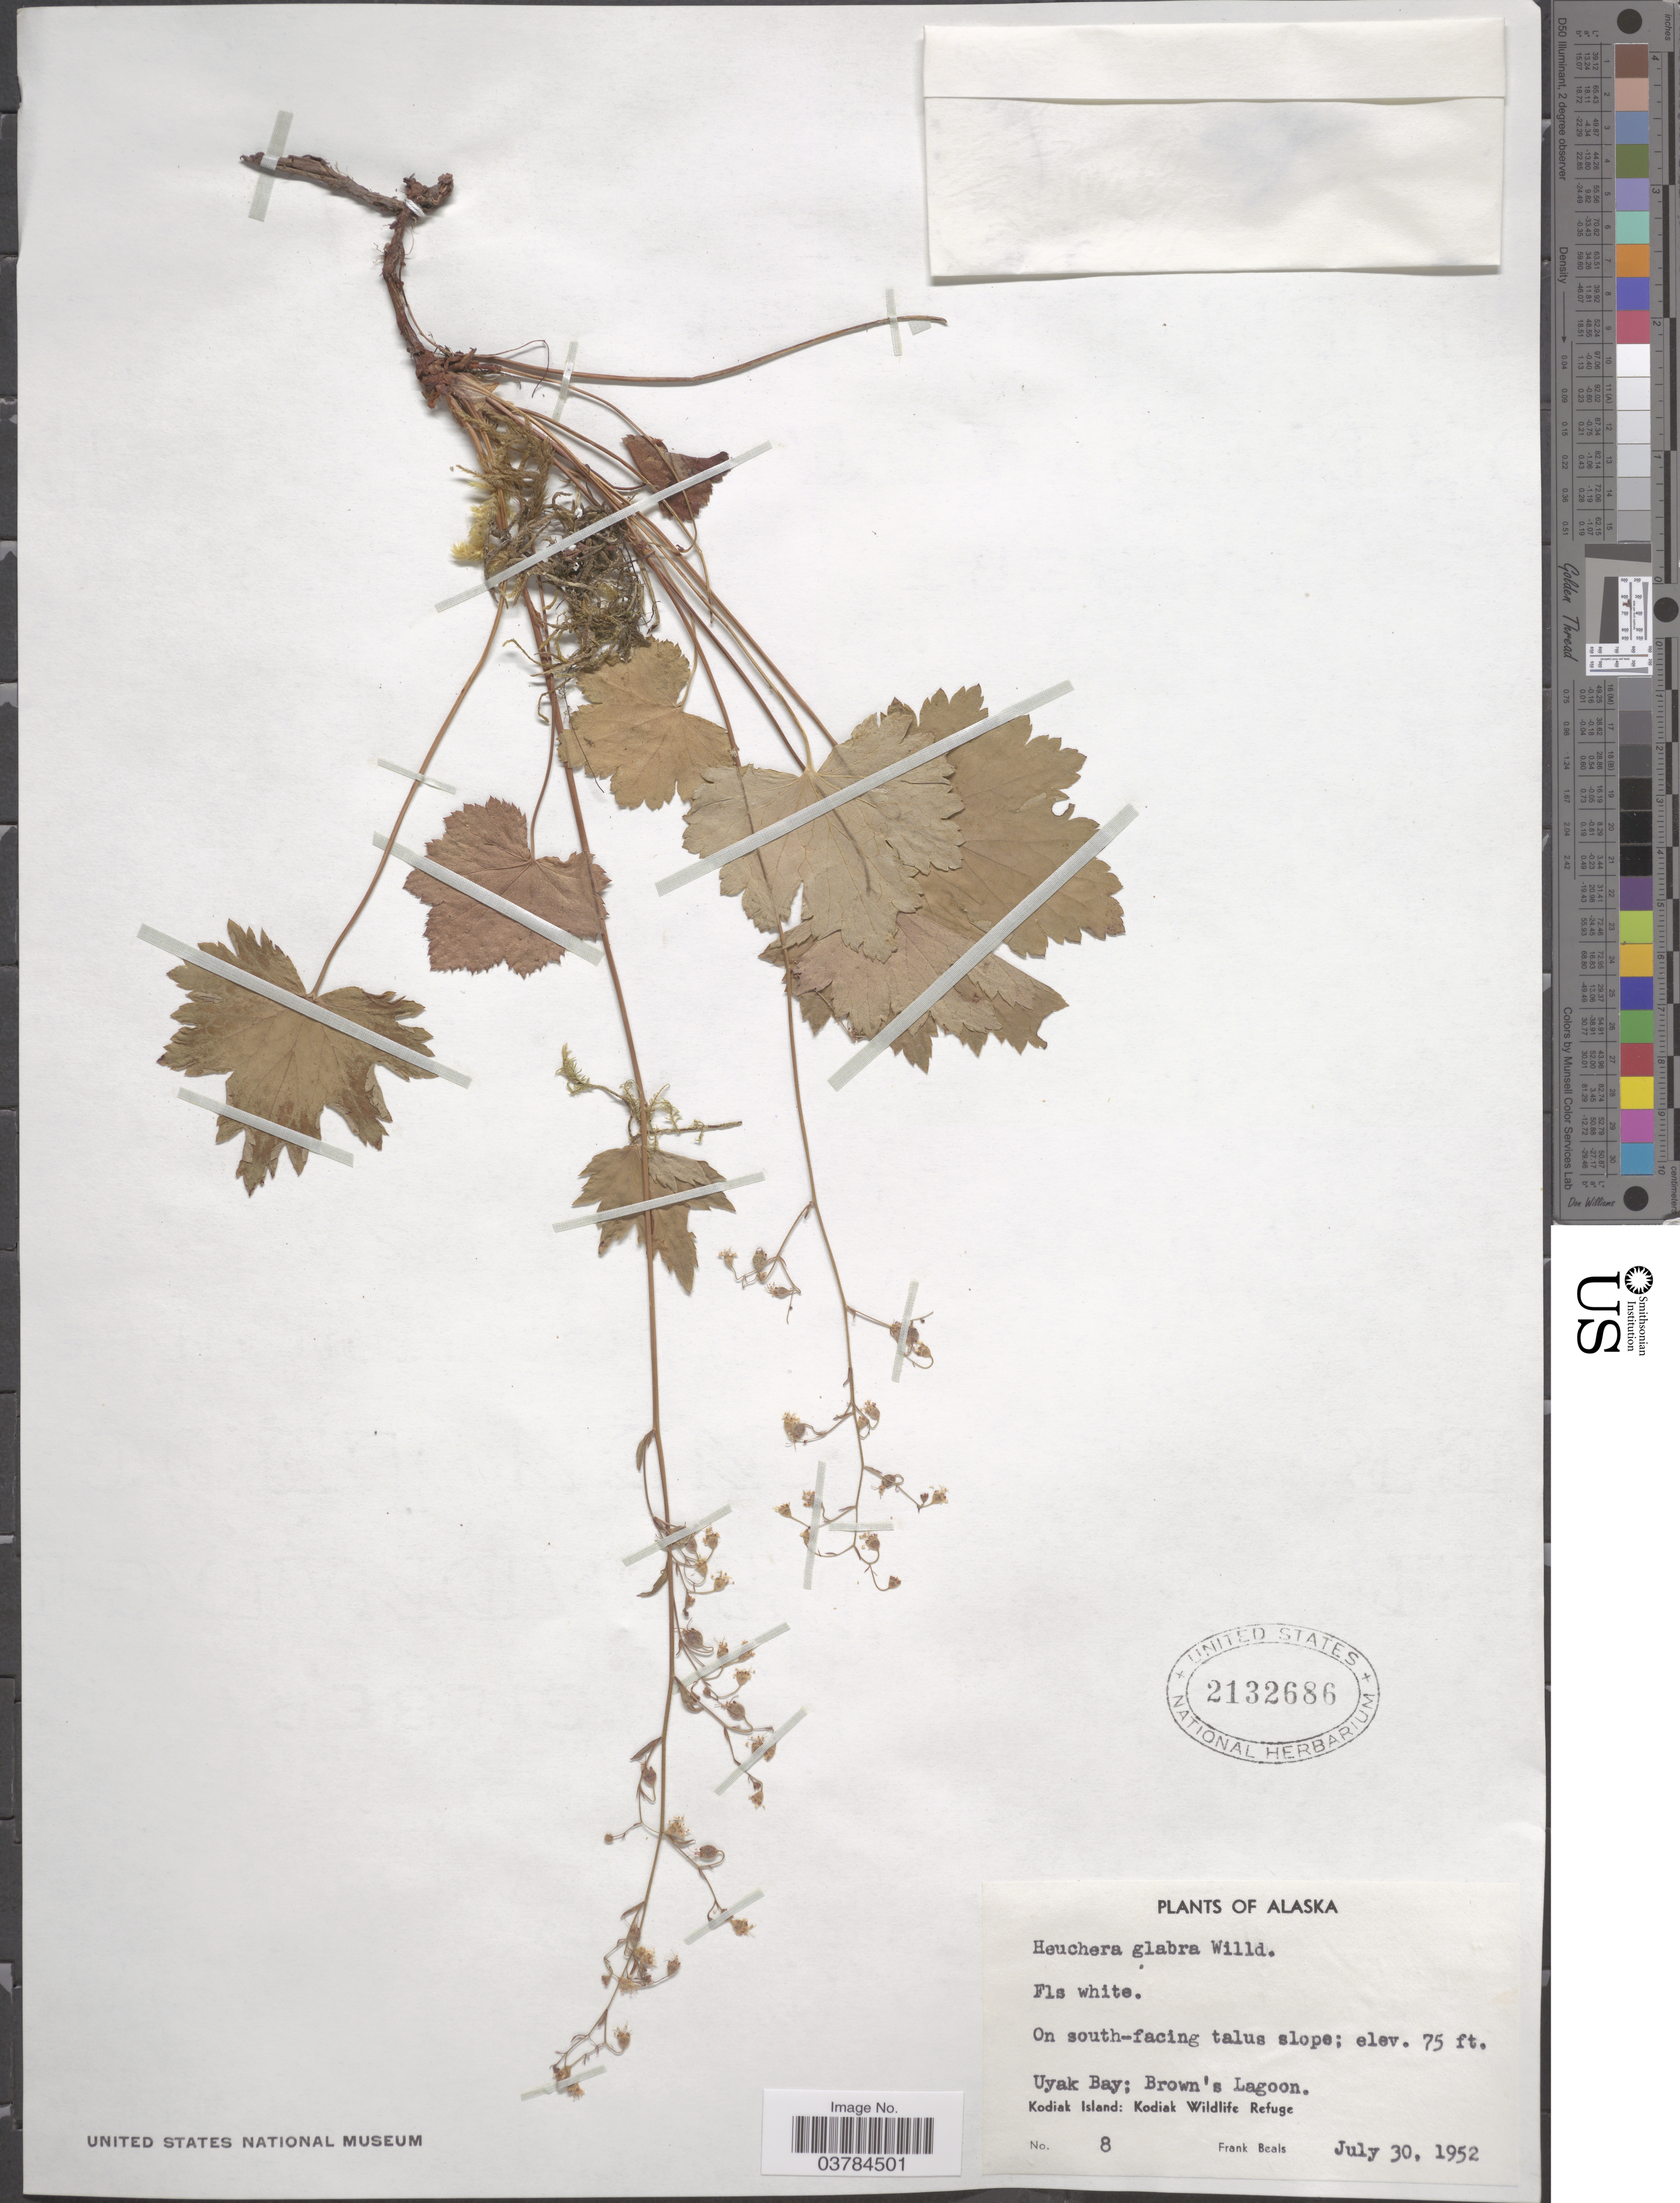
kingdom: Plantae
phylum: Tracheophyta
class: Magnoliopsida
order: Saxifragales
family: Saxifragaceae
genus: Heuchera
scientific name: Heuchera glabra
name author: Willd. ex Roem. & Schult.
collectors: F. Beals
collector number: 8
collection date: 1952-07-30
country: United States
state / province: Alaska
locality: On south-facing talus slope. Uyak Bay; Brown's Lagoon. Kodiak Island: Kodiak Wildlife Refuge.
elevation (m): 23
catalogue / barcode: US 2132686